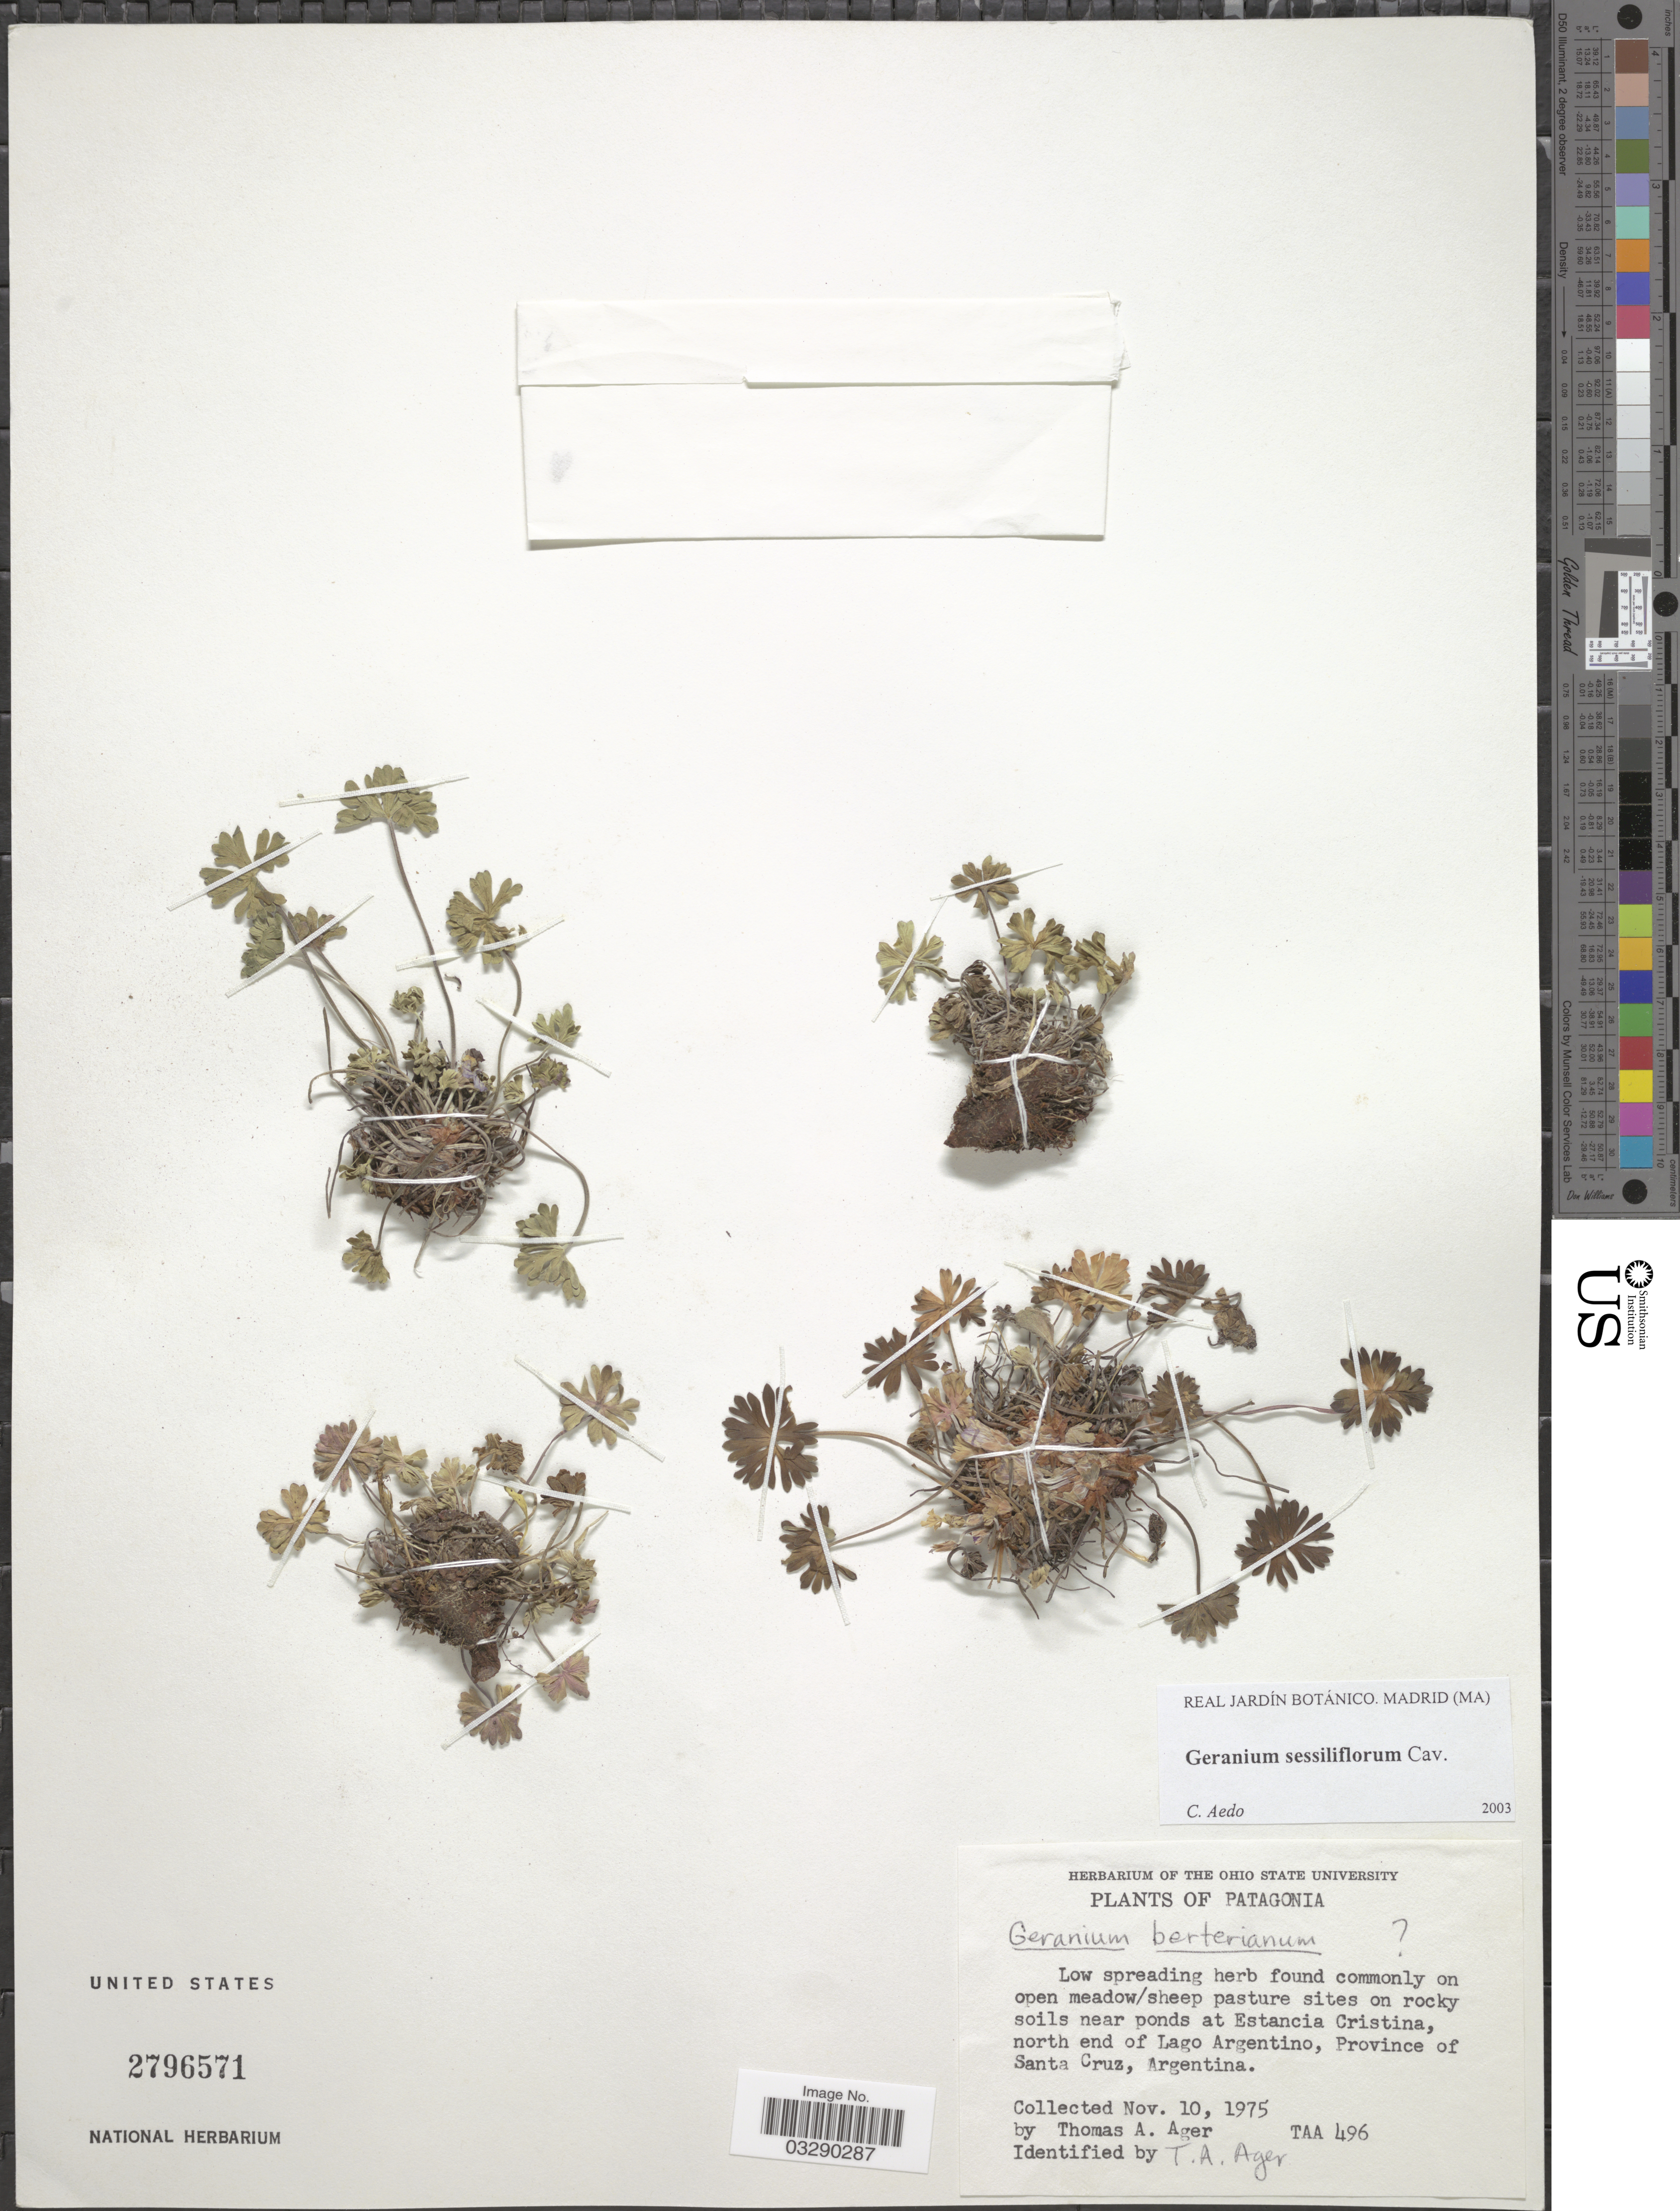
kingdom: Plantae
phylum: Tracheophyta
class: Magnoliopsida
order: Geraniales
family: Geraniaceae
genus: Geranium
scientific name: Geranium sessiliflorum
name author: Cav.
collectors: T. A. Ager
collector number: TAA 496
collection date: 1975-11-10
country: Argentina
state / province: Santa Cruz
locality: Patagonia. On rocky soils near ponds at Estancia Cristina, north end of Lago Argentino.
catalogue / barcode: US 2796571